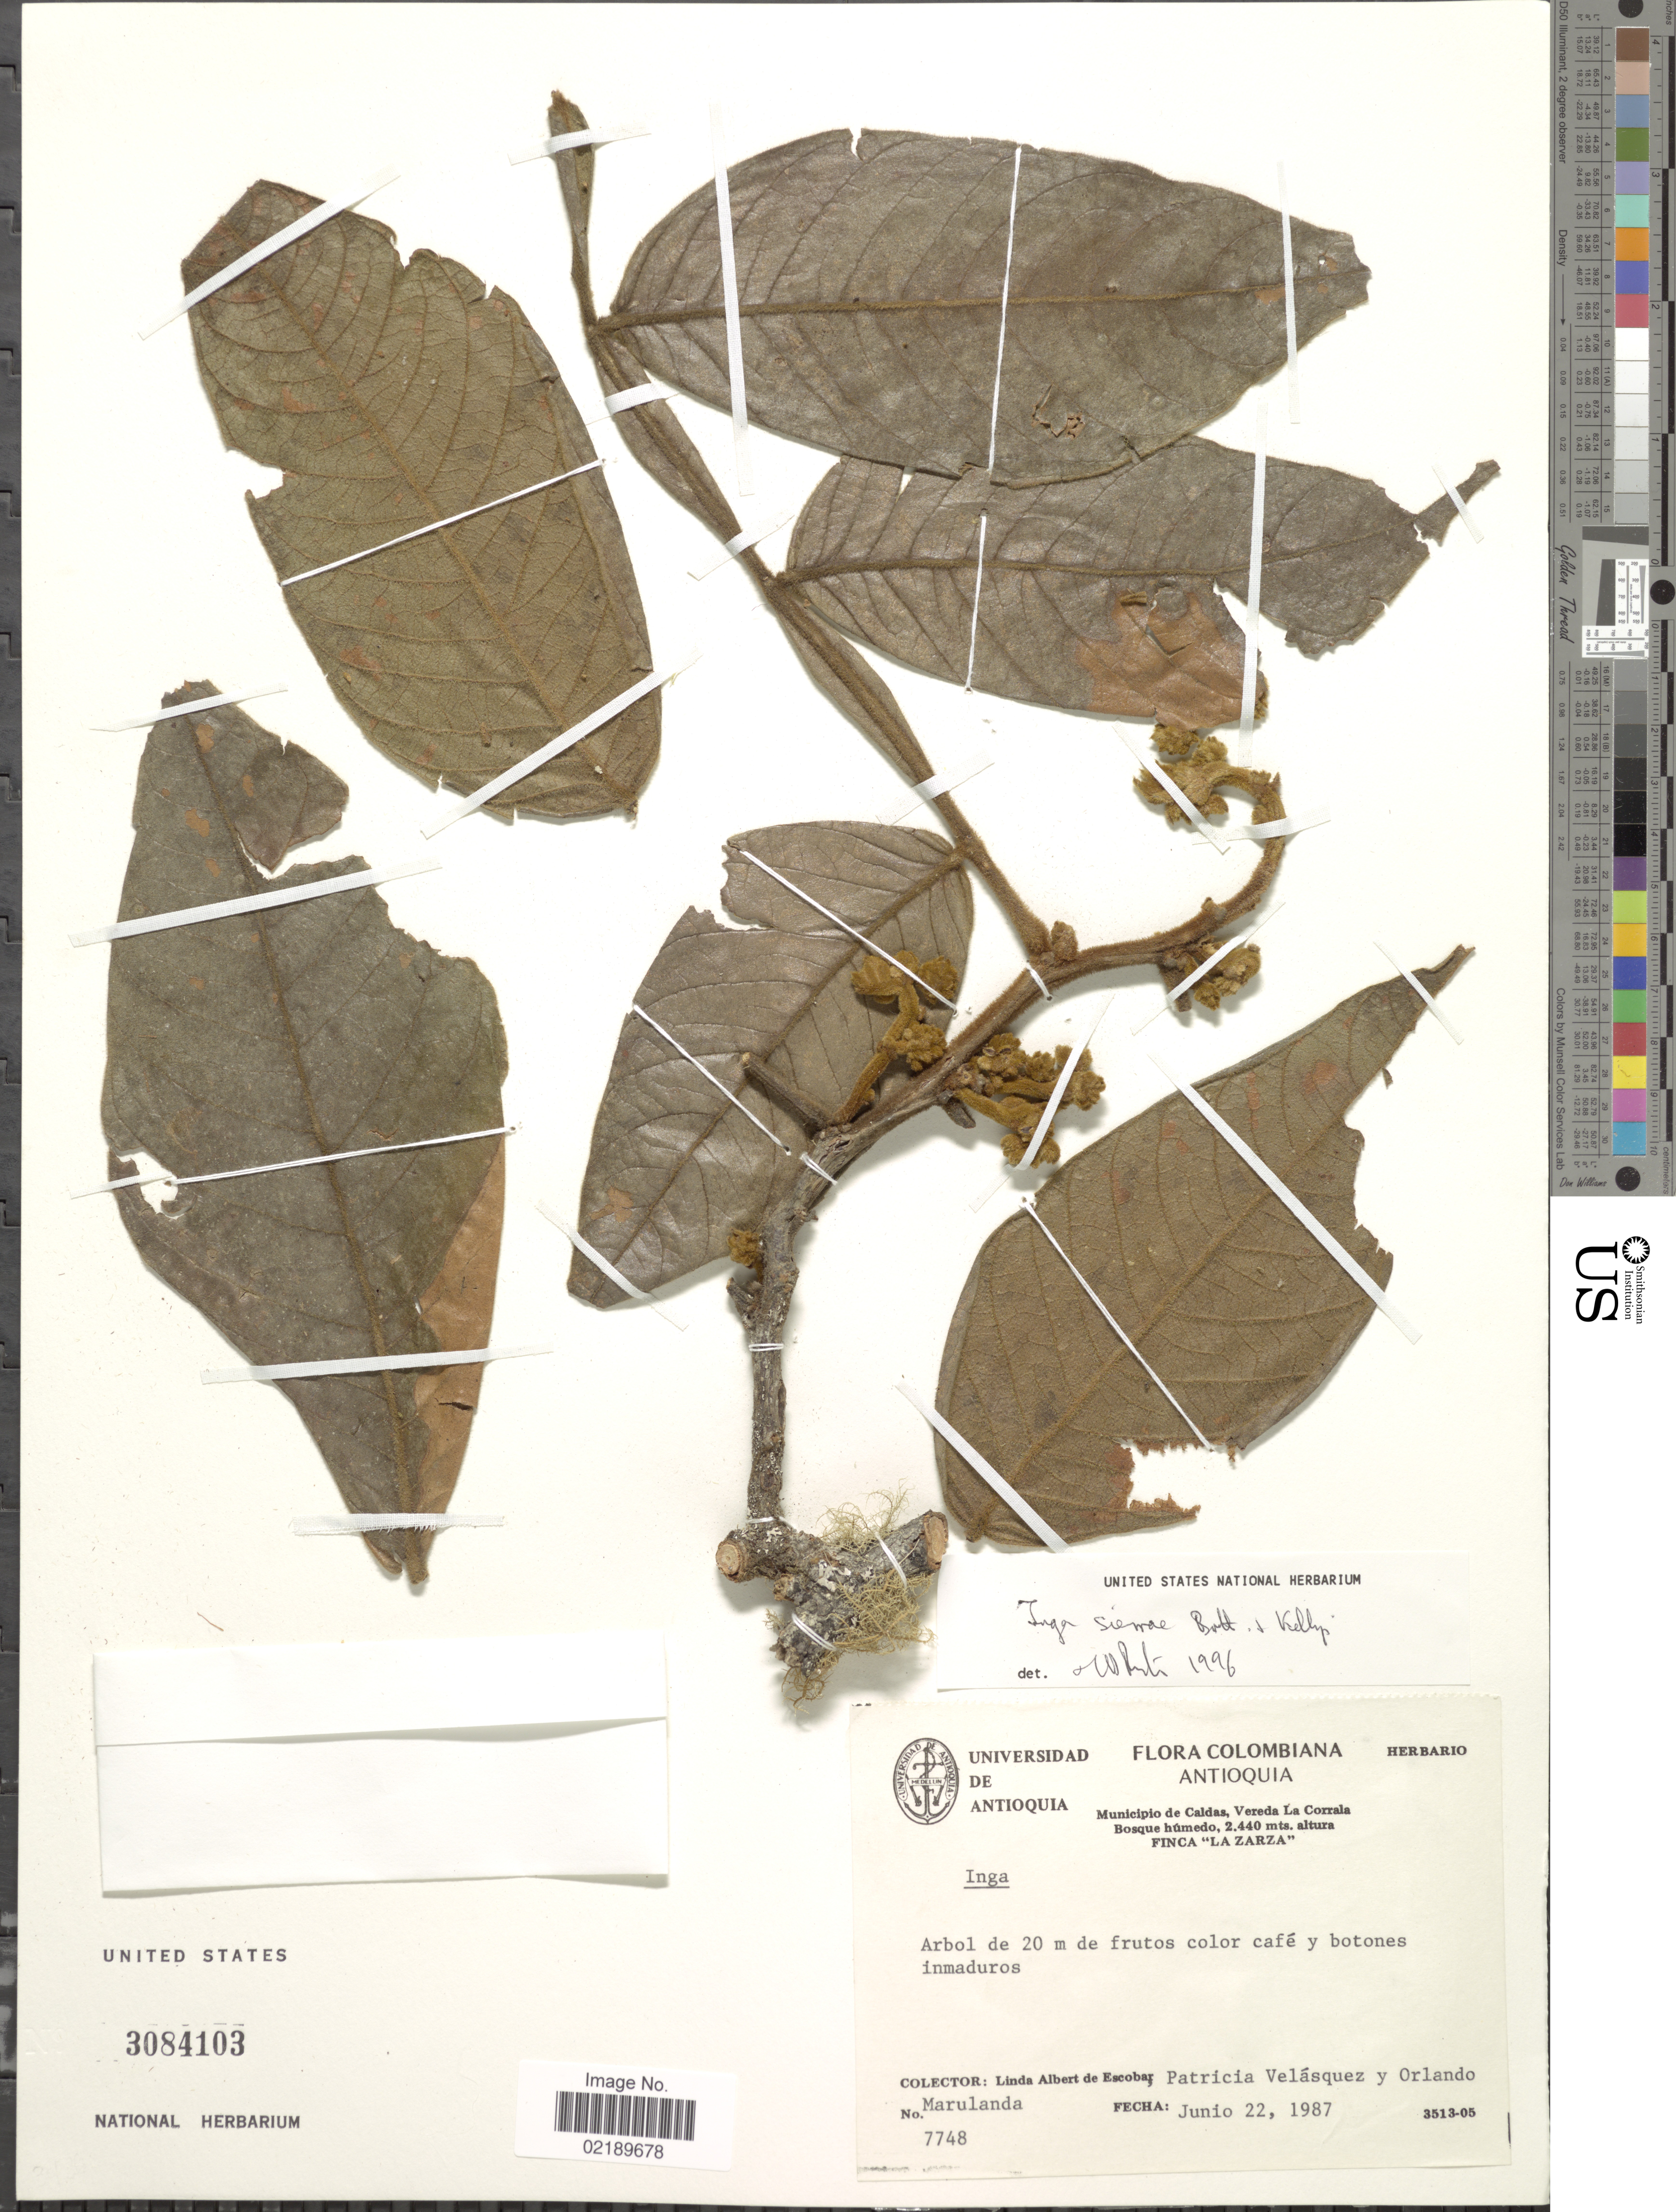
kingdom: Plantae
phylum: Tracheophyta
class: Magnoliopsida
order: Fabales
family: Fabaceae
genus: Inga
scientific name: Inga sierrae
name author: Britton & Killip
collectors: L. K. de Escobar, P. Velasquez & O. Marulanda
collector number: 7748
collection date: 1987-06-22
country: Colombia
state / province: Antioquia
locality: Municipio de Caldas, Vereda La Corrala. Bosque húmedo, finca "La Zarza".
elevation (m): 2440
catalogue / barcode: US 3084103